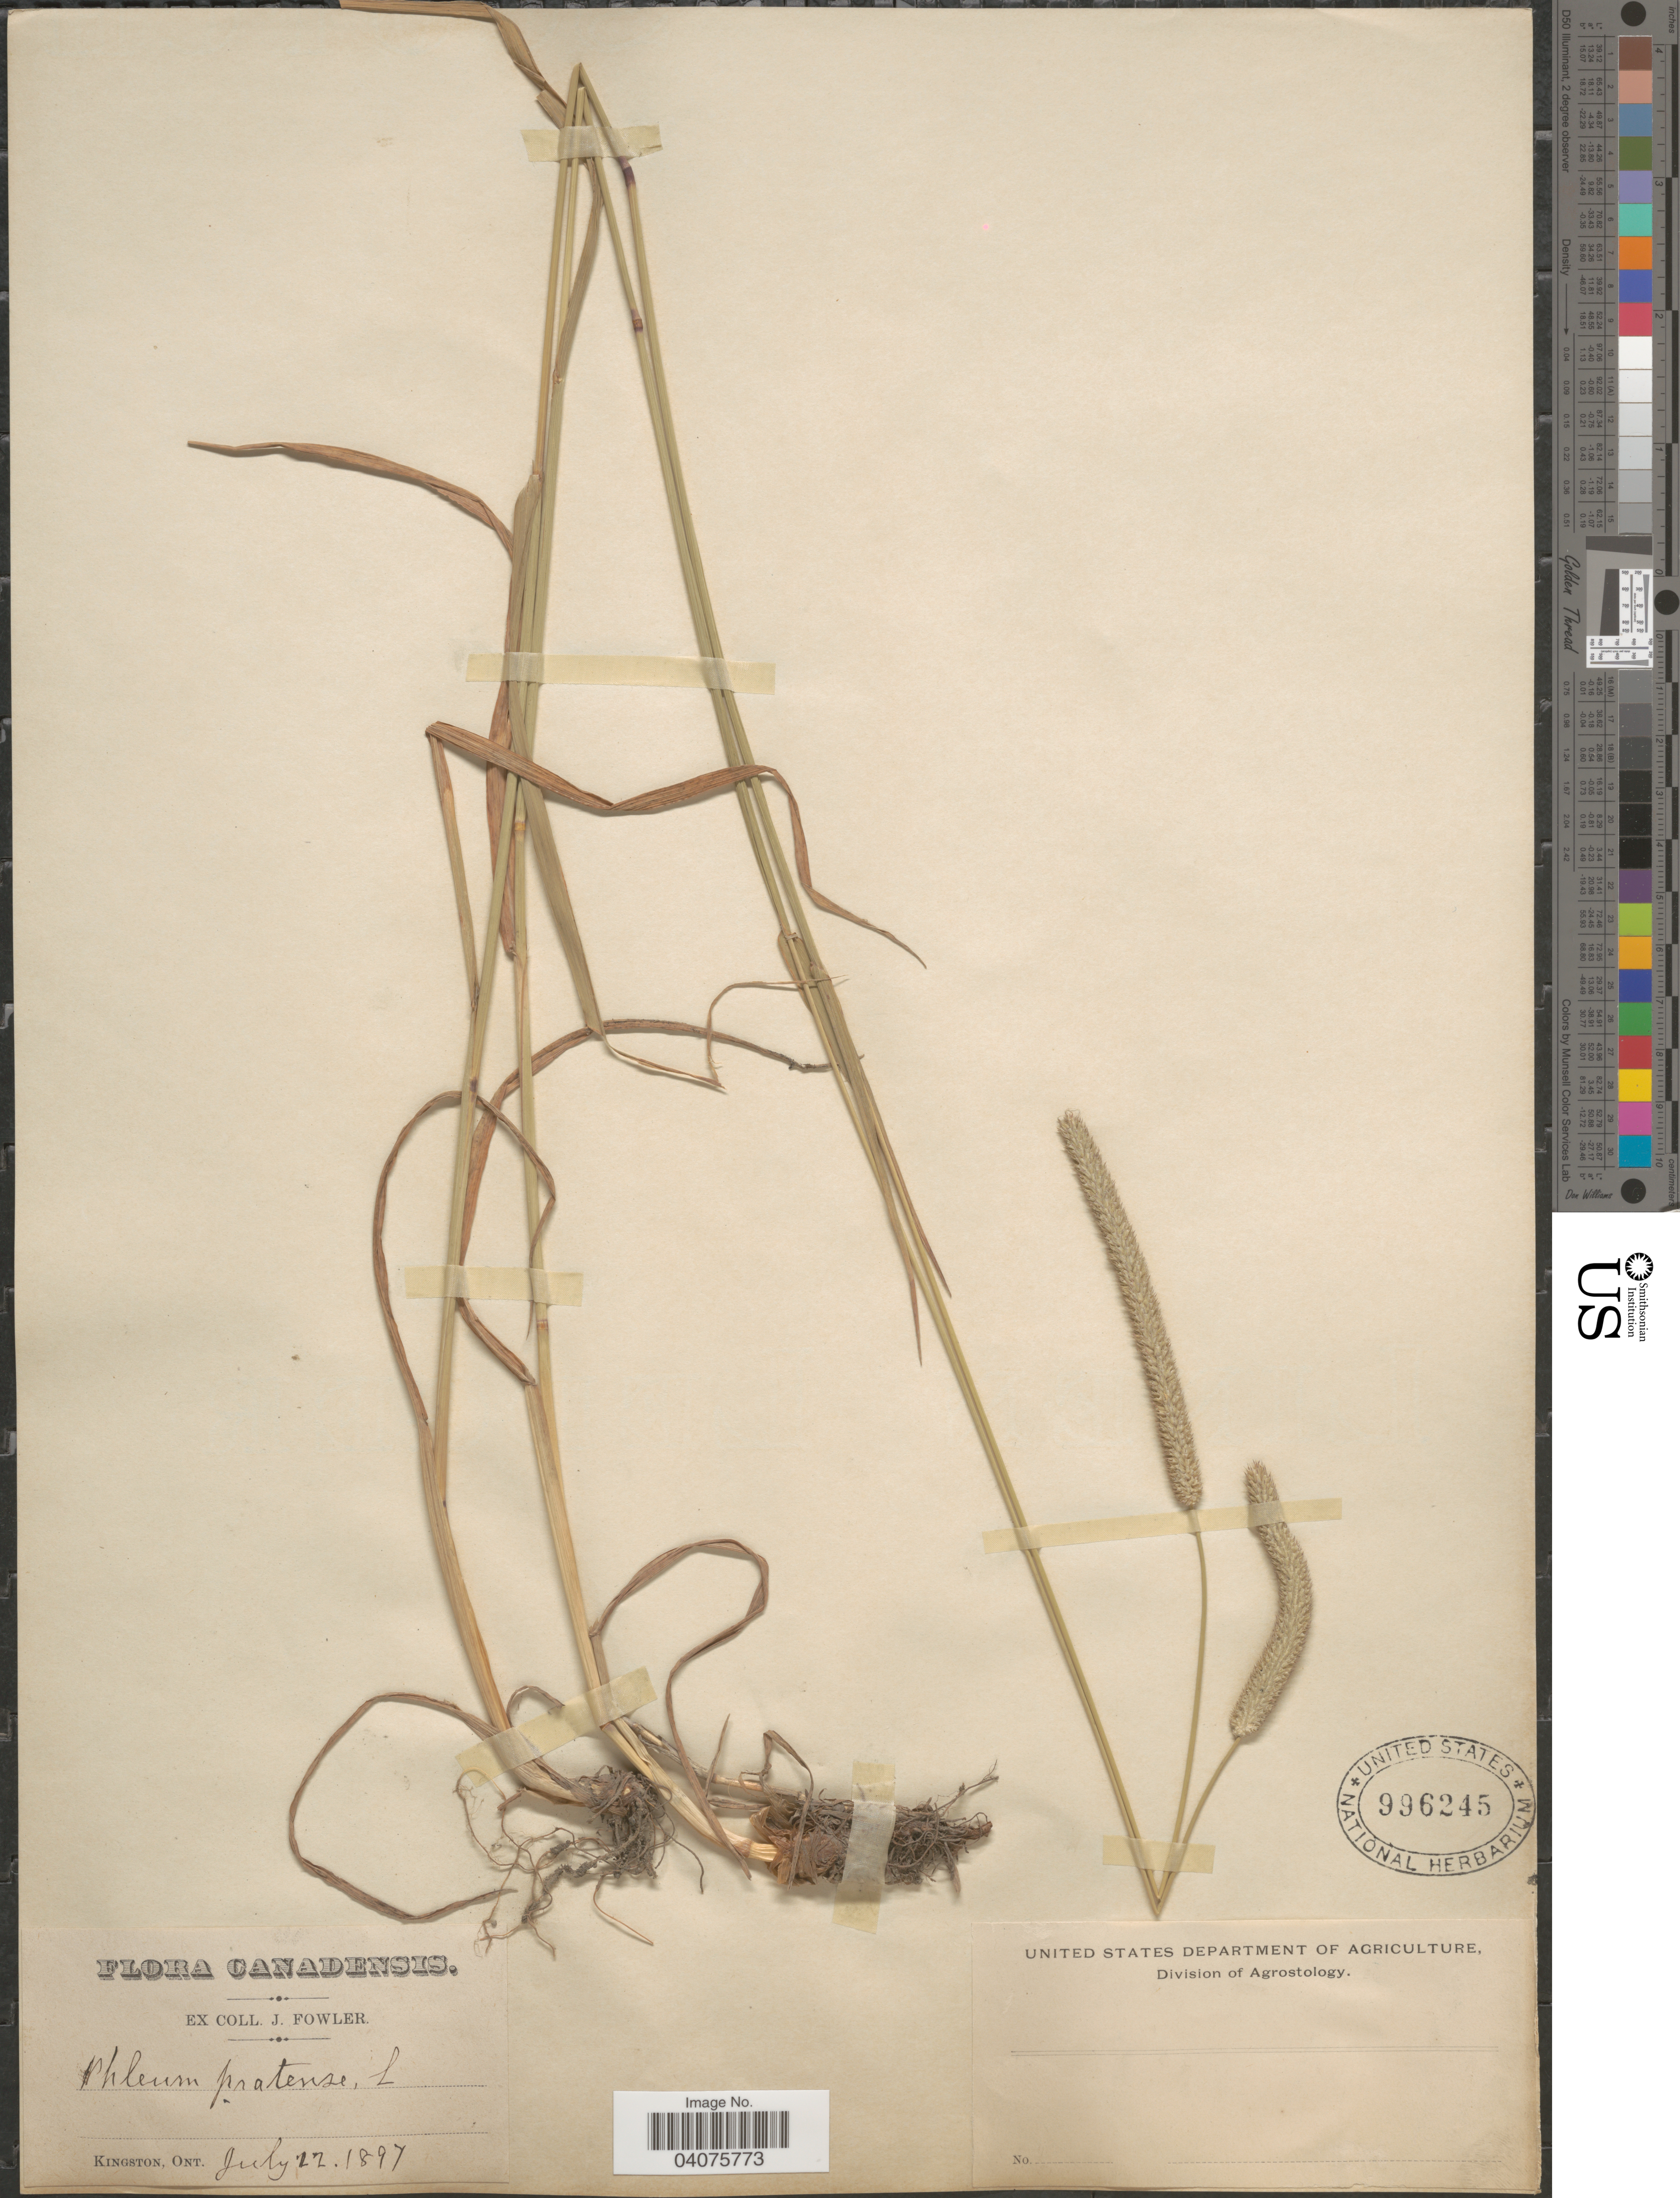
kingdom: Plantae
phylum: Tracheophyta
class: Liliopsida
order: Poales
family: Poaceae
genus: Phleum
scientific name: Phleum pratense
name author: L.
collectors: J. Fowler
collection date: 1897-07-22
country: Canada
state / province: Ontario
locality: Kingston.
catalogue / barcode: US 996245